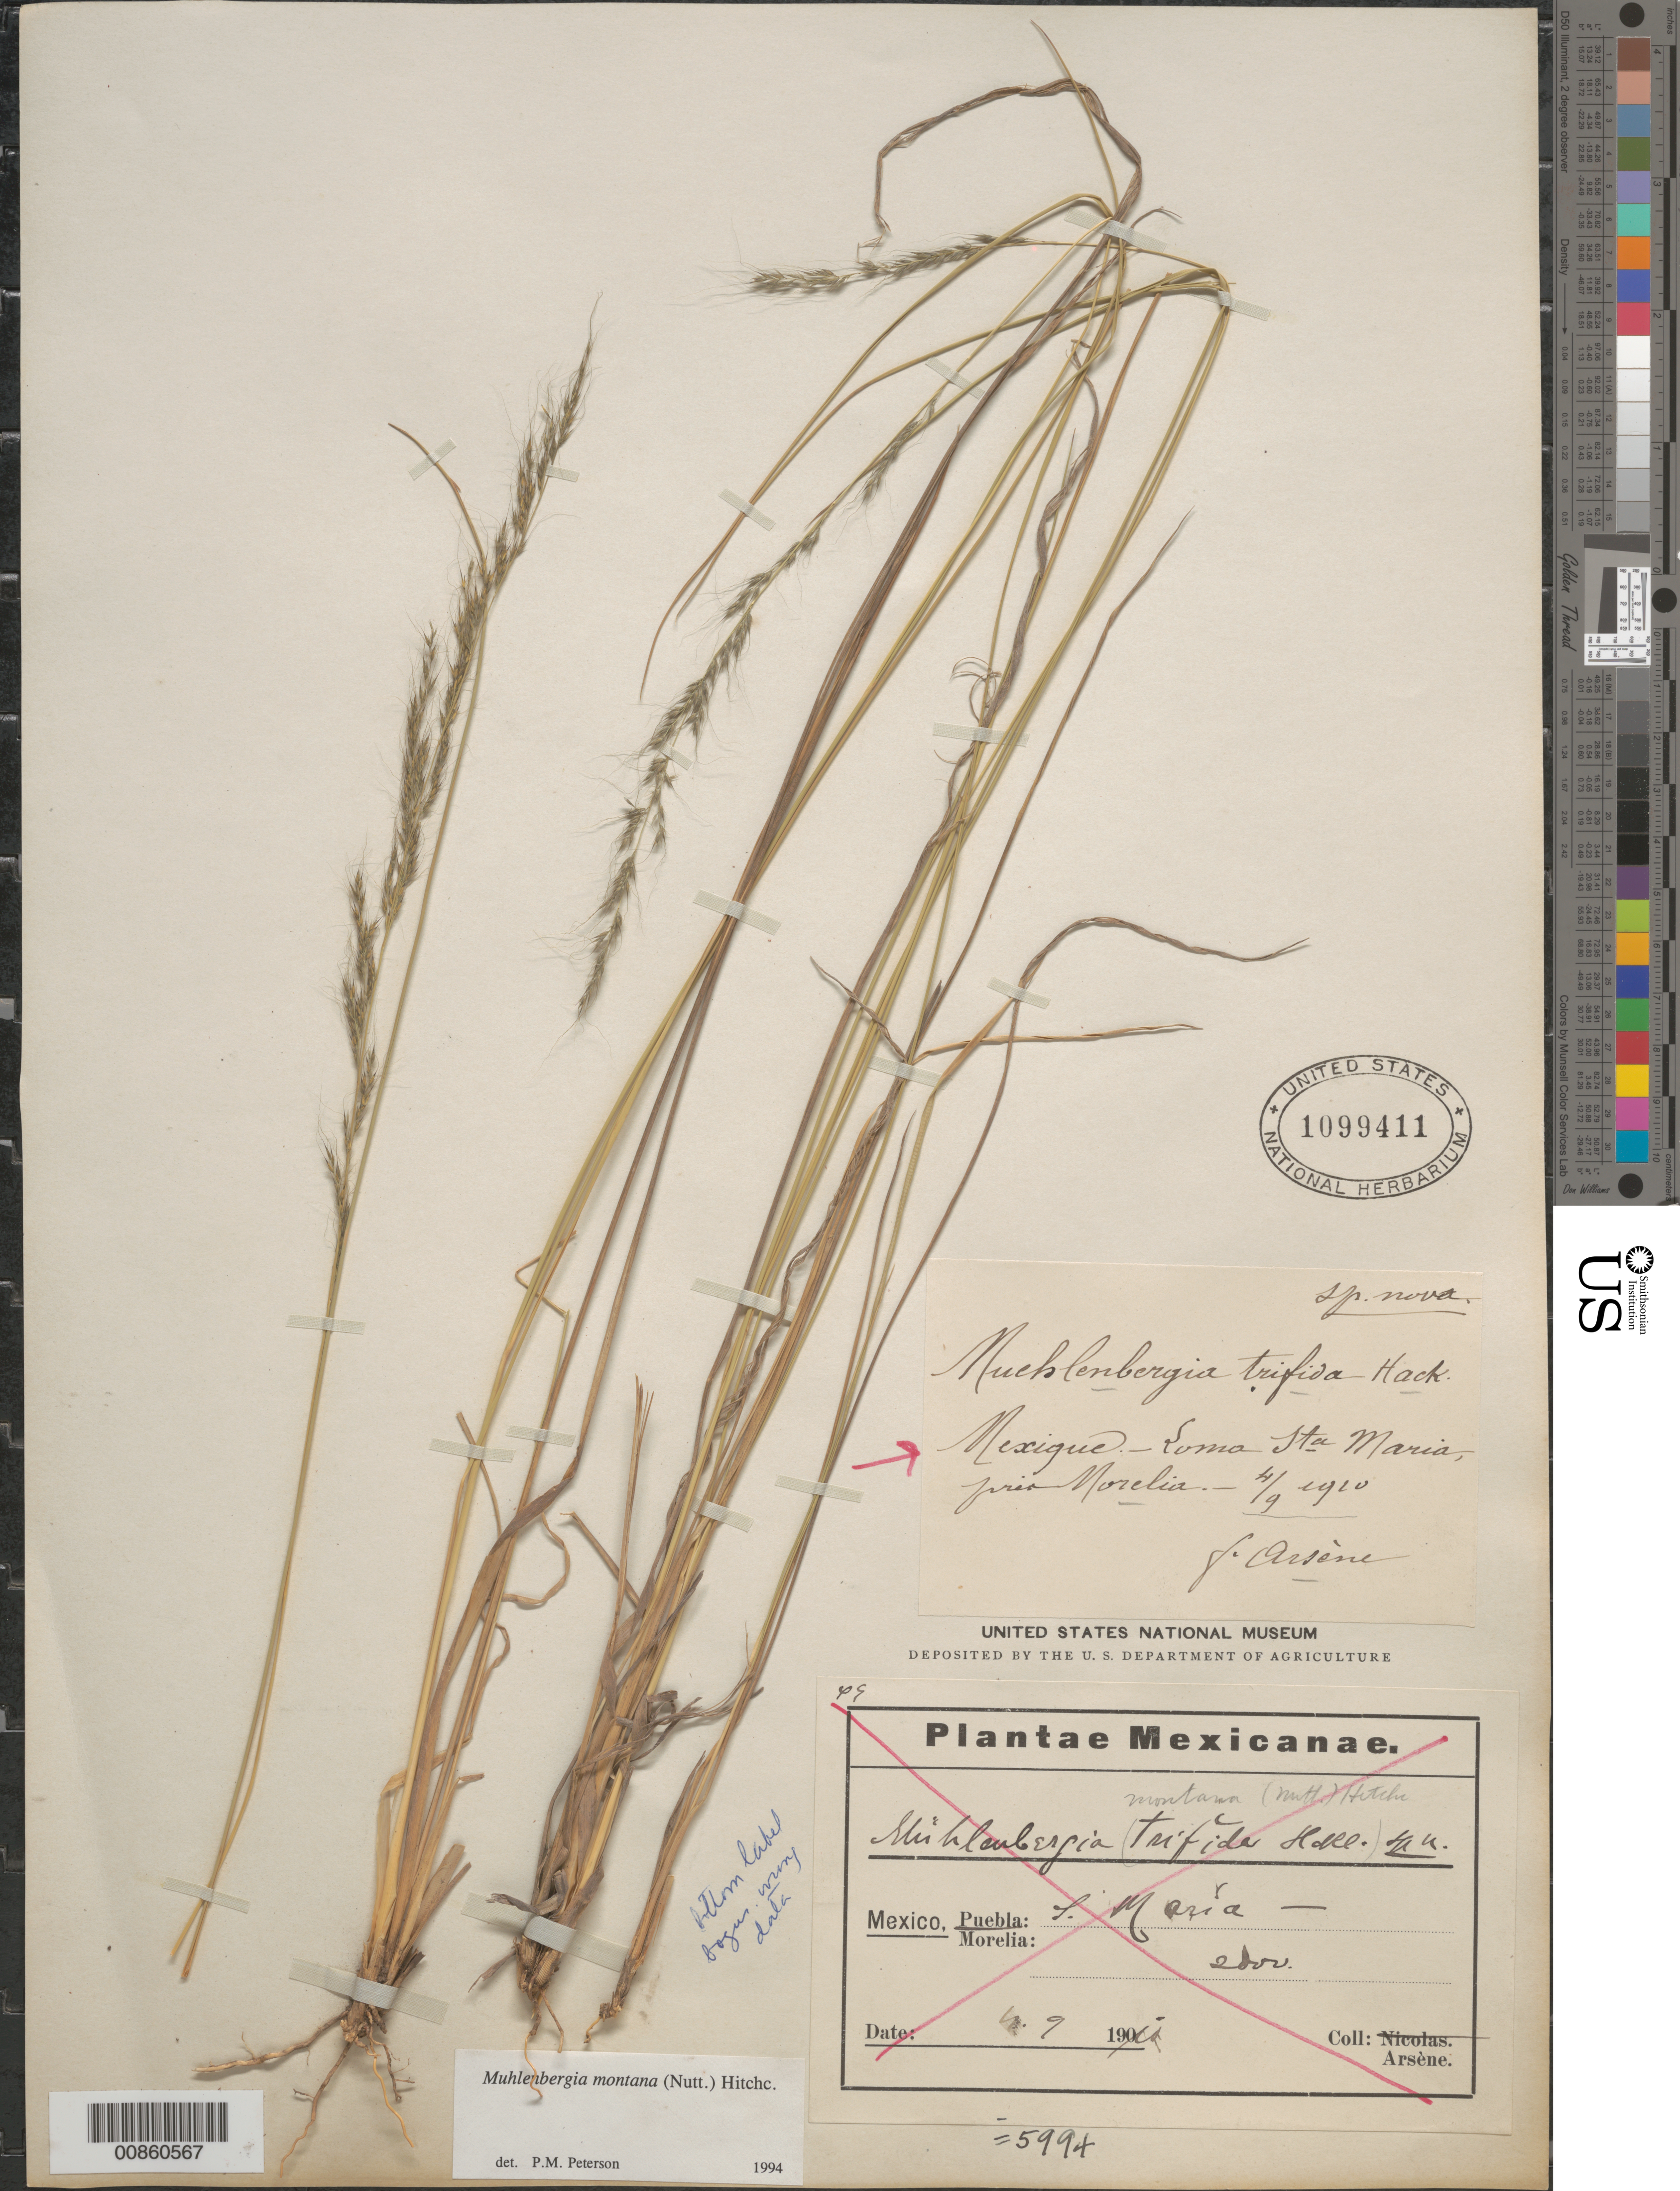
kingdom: Plantae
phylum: Tracheophyta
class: Liliopsida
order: Poales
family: Poaceae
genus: Muhlenbergia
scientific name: Muhlenbergia montana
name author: (Nutt.) Hitchc.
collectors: Bro. G. Arsène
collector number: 5994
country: Mexico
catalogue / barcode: US 1099411